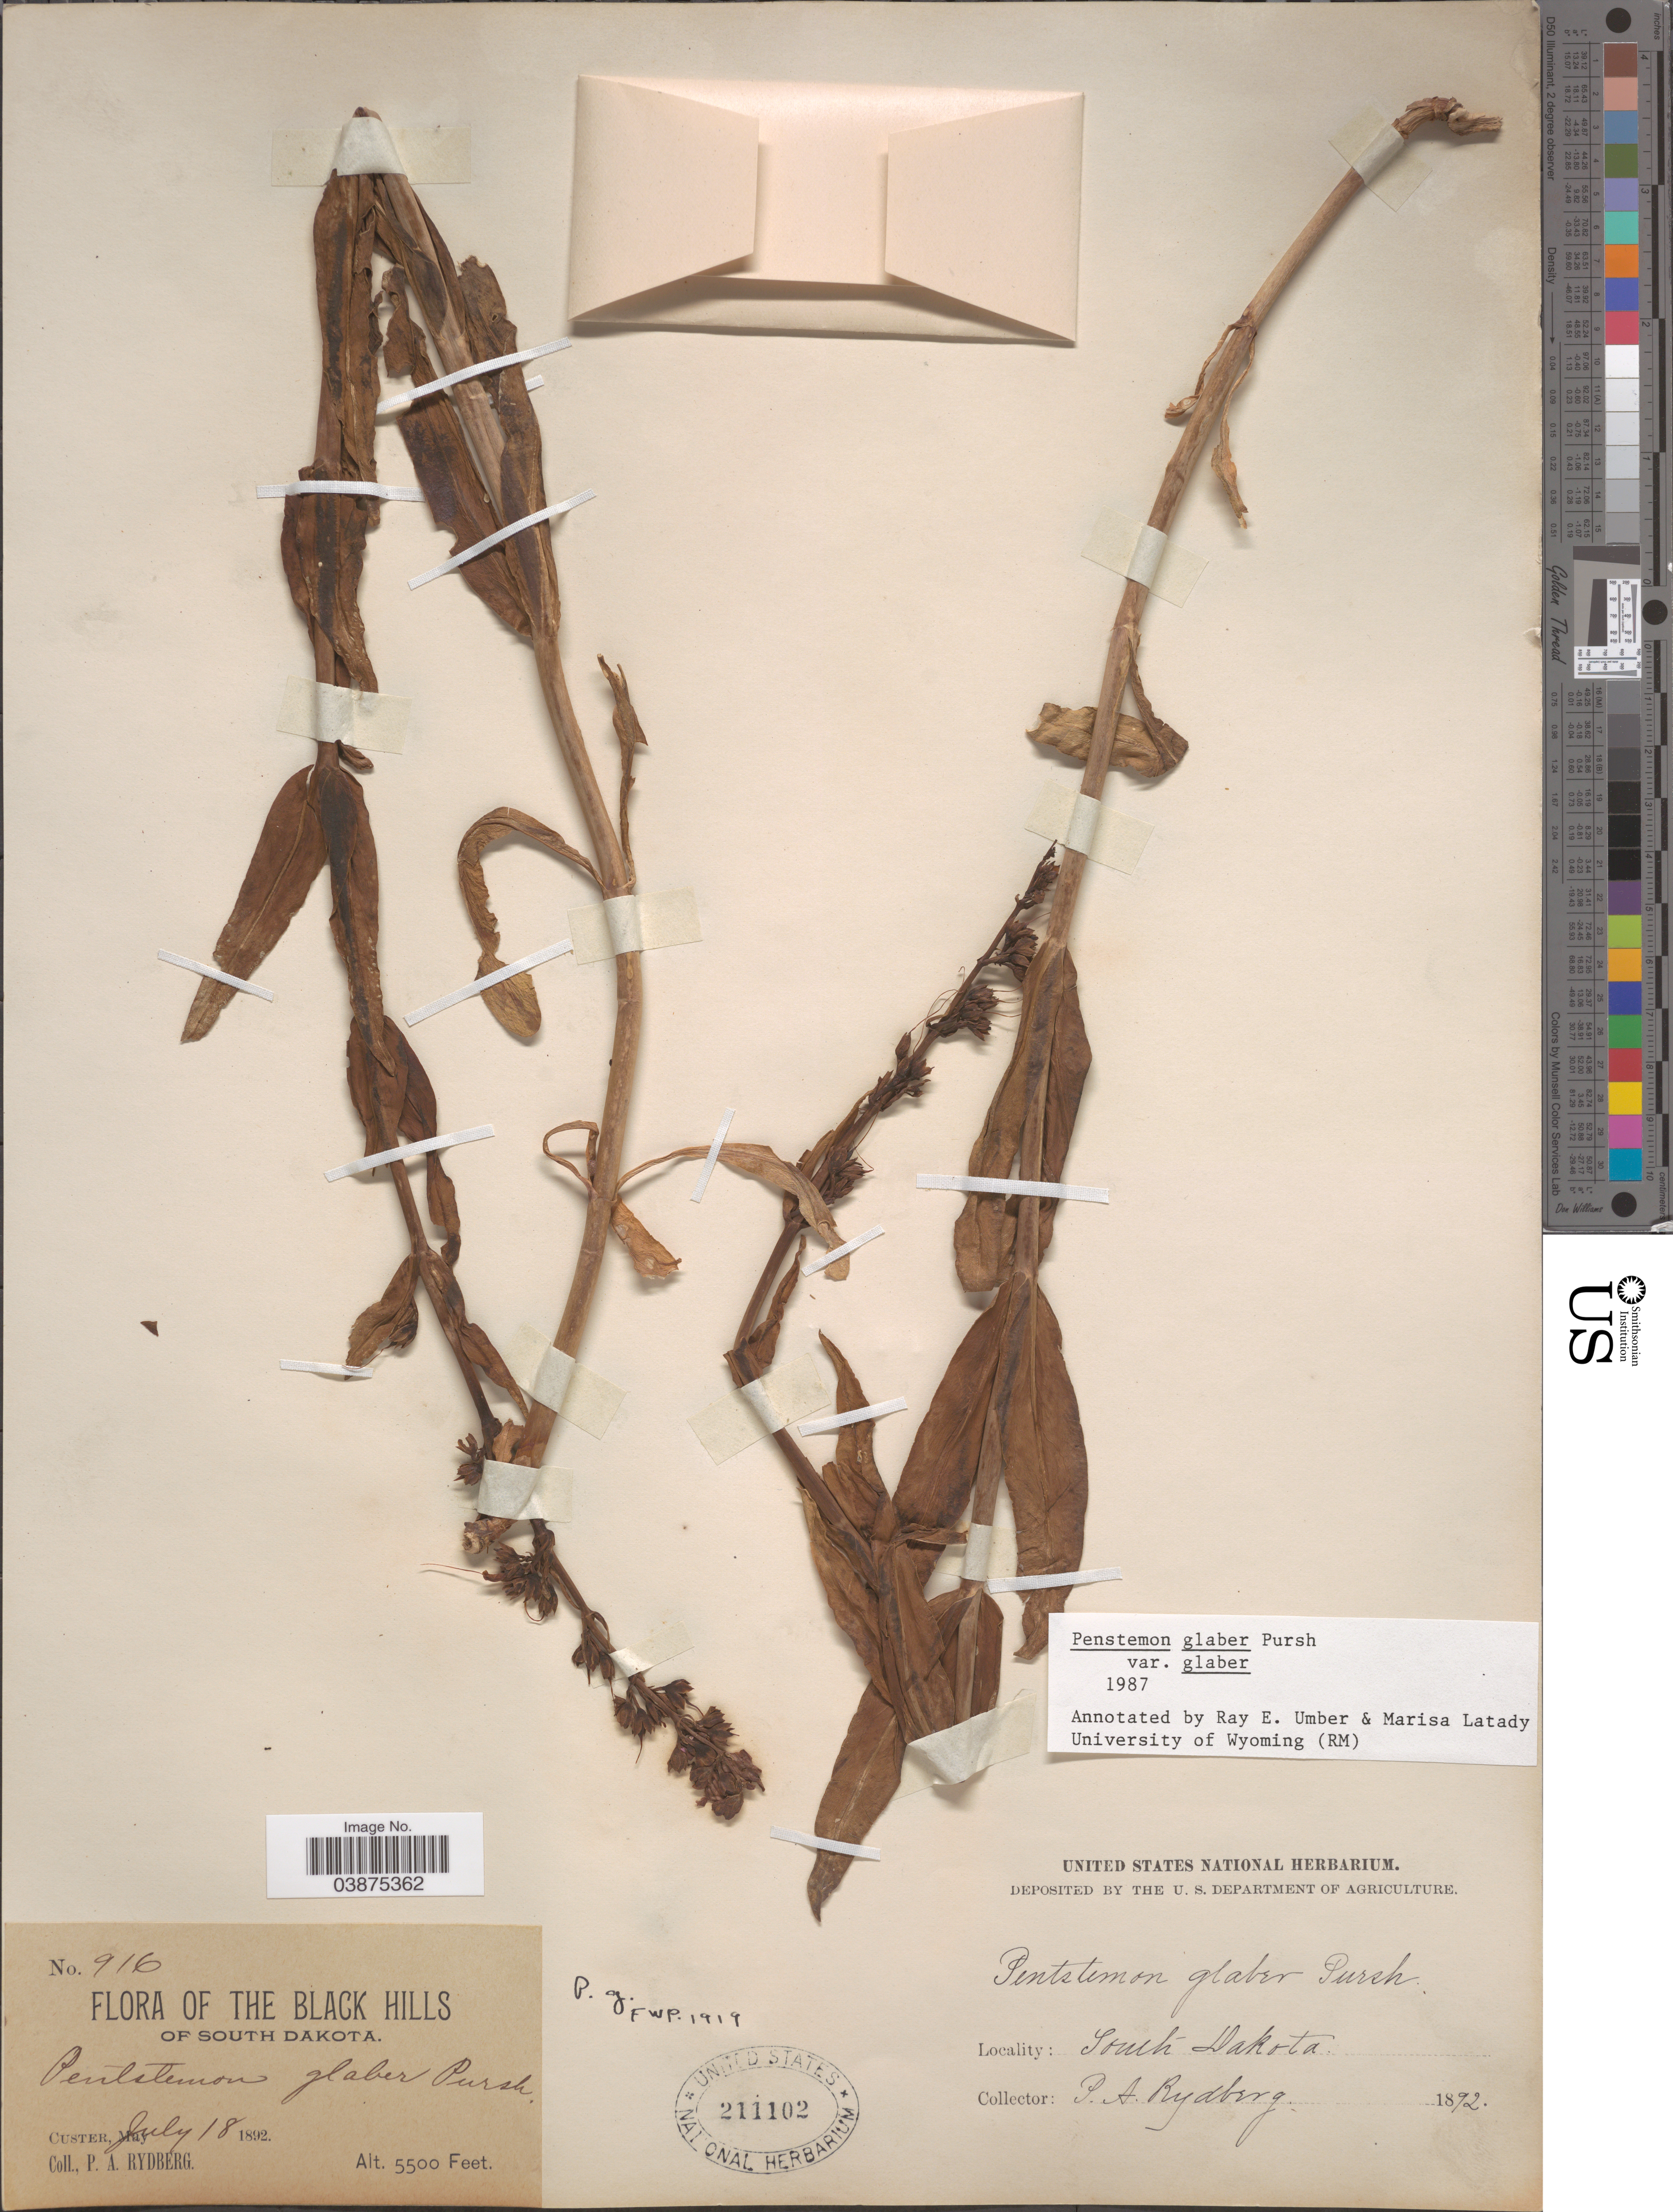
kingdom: Plantae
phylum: Tracheophyta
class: Magnoliopsida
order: Lamiales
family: Plantaginaceae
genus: Penstemon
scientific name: Penstemon glaber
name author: Pursh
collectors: P. A. Rydberg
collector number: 916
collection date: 1892-07-18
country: United States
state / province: South Dakota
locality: Black Hills of South Dakota. Custer.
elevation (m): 1676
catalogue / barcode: US 211102